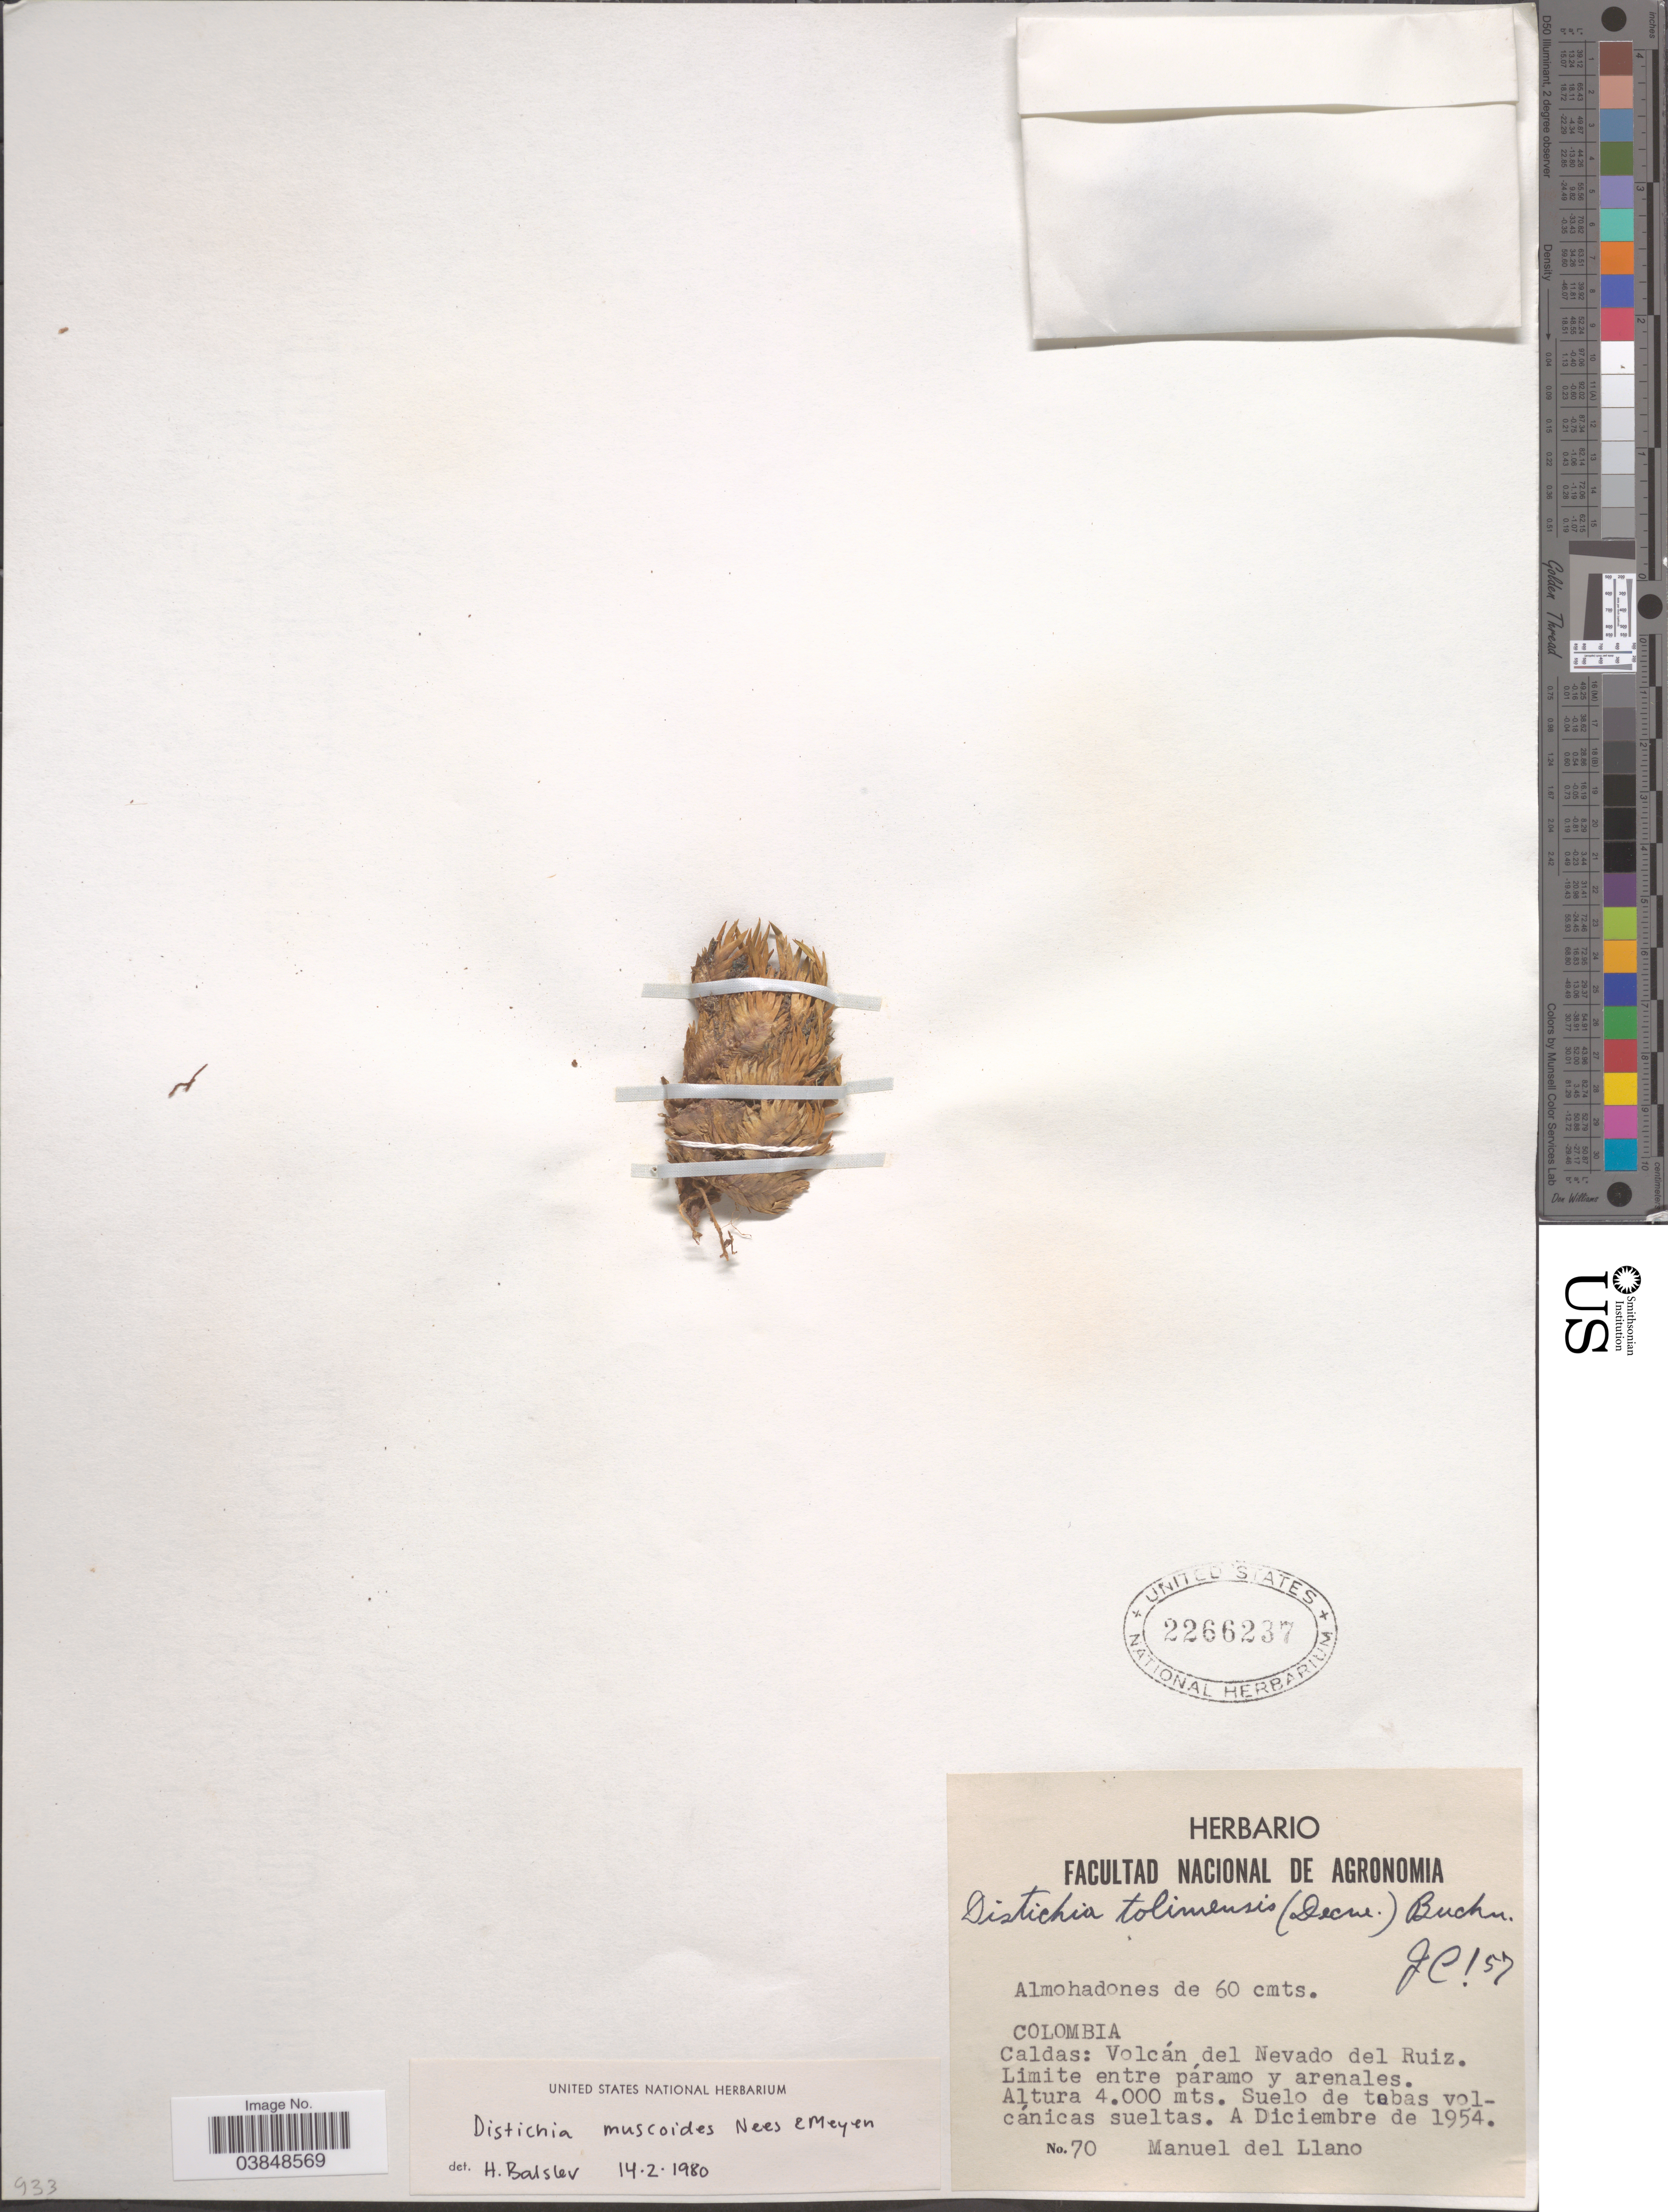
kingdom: Plantae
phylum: Tracheophyta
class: Liliopsida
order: Poales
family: Juncaceae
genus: Distichia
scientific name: Distichia muscoides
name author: Nees & Meyen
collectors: M. d. Llano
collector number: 70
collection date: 1954-12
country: Colombia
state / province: Caldas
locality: Volcán del Nevado del Ruiz. Limite entre páramo y arenales.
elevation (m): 4000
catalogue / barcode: US 2266237